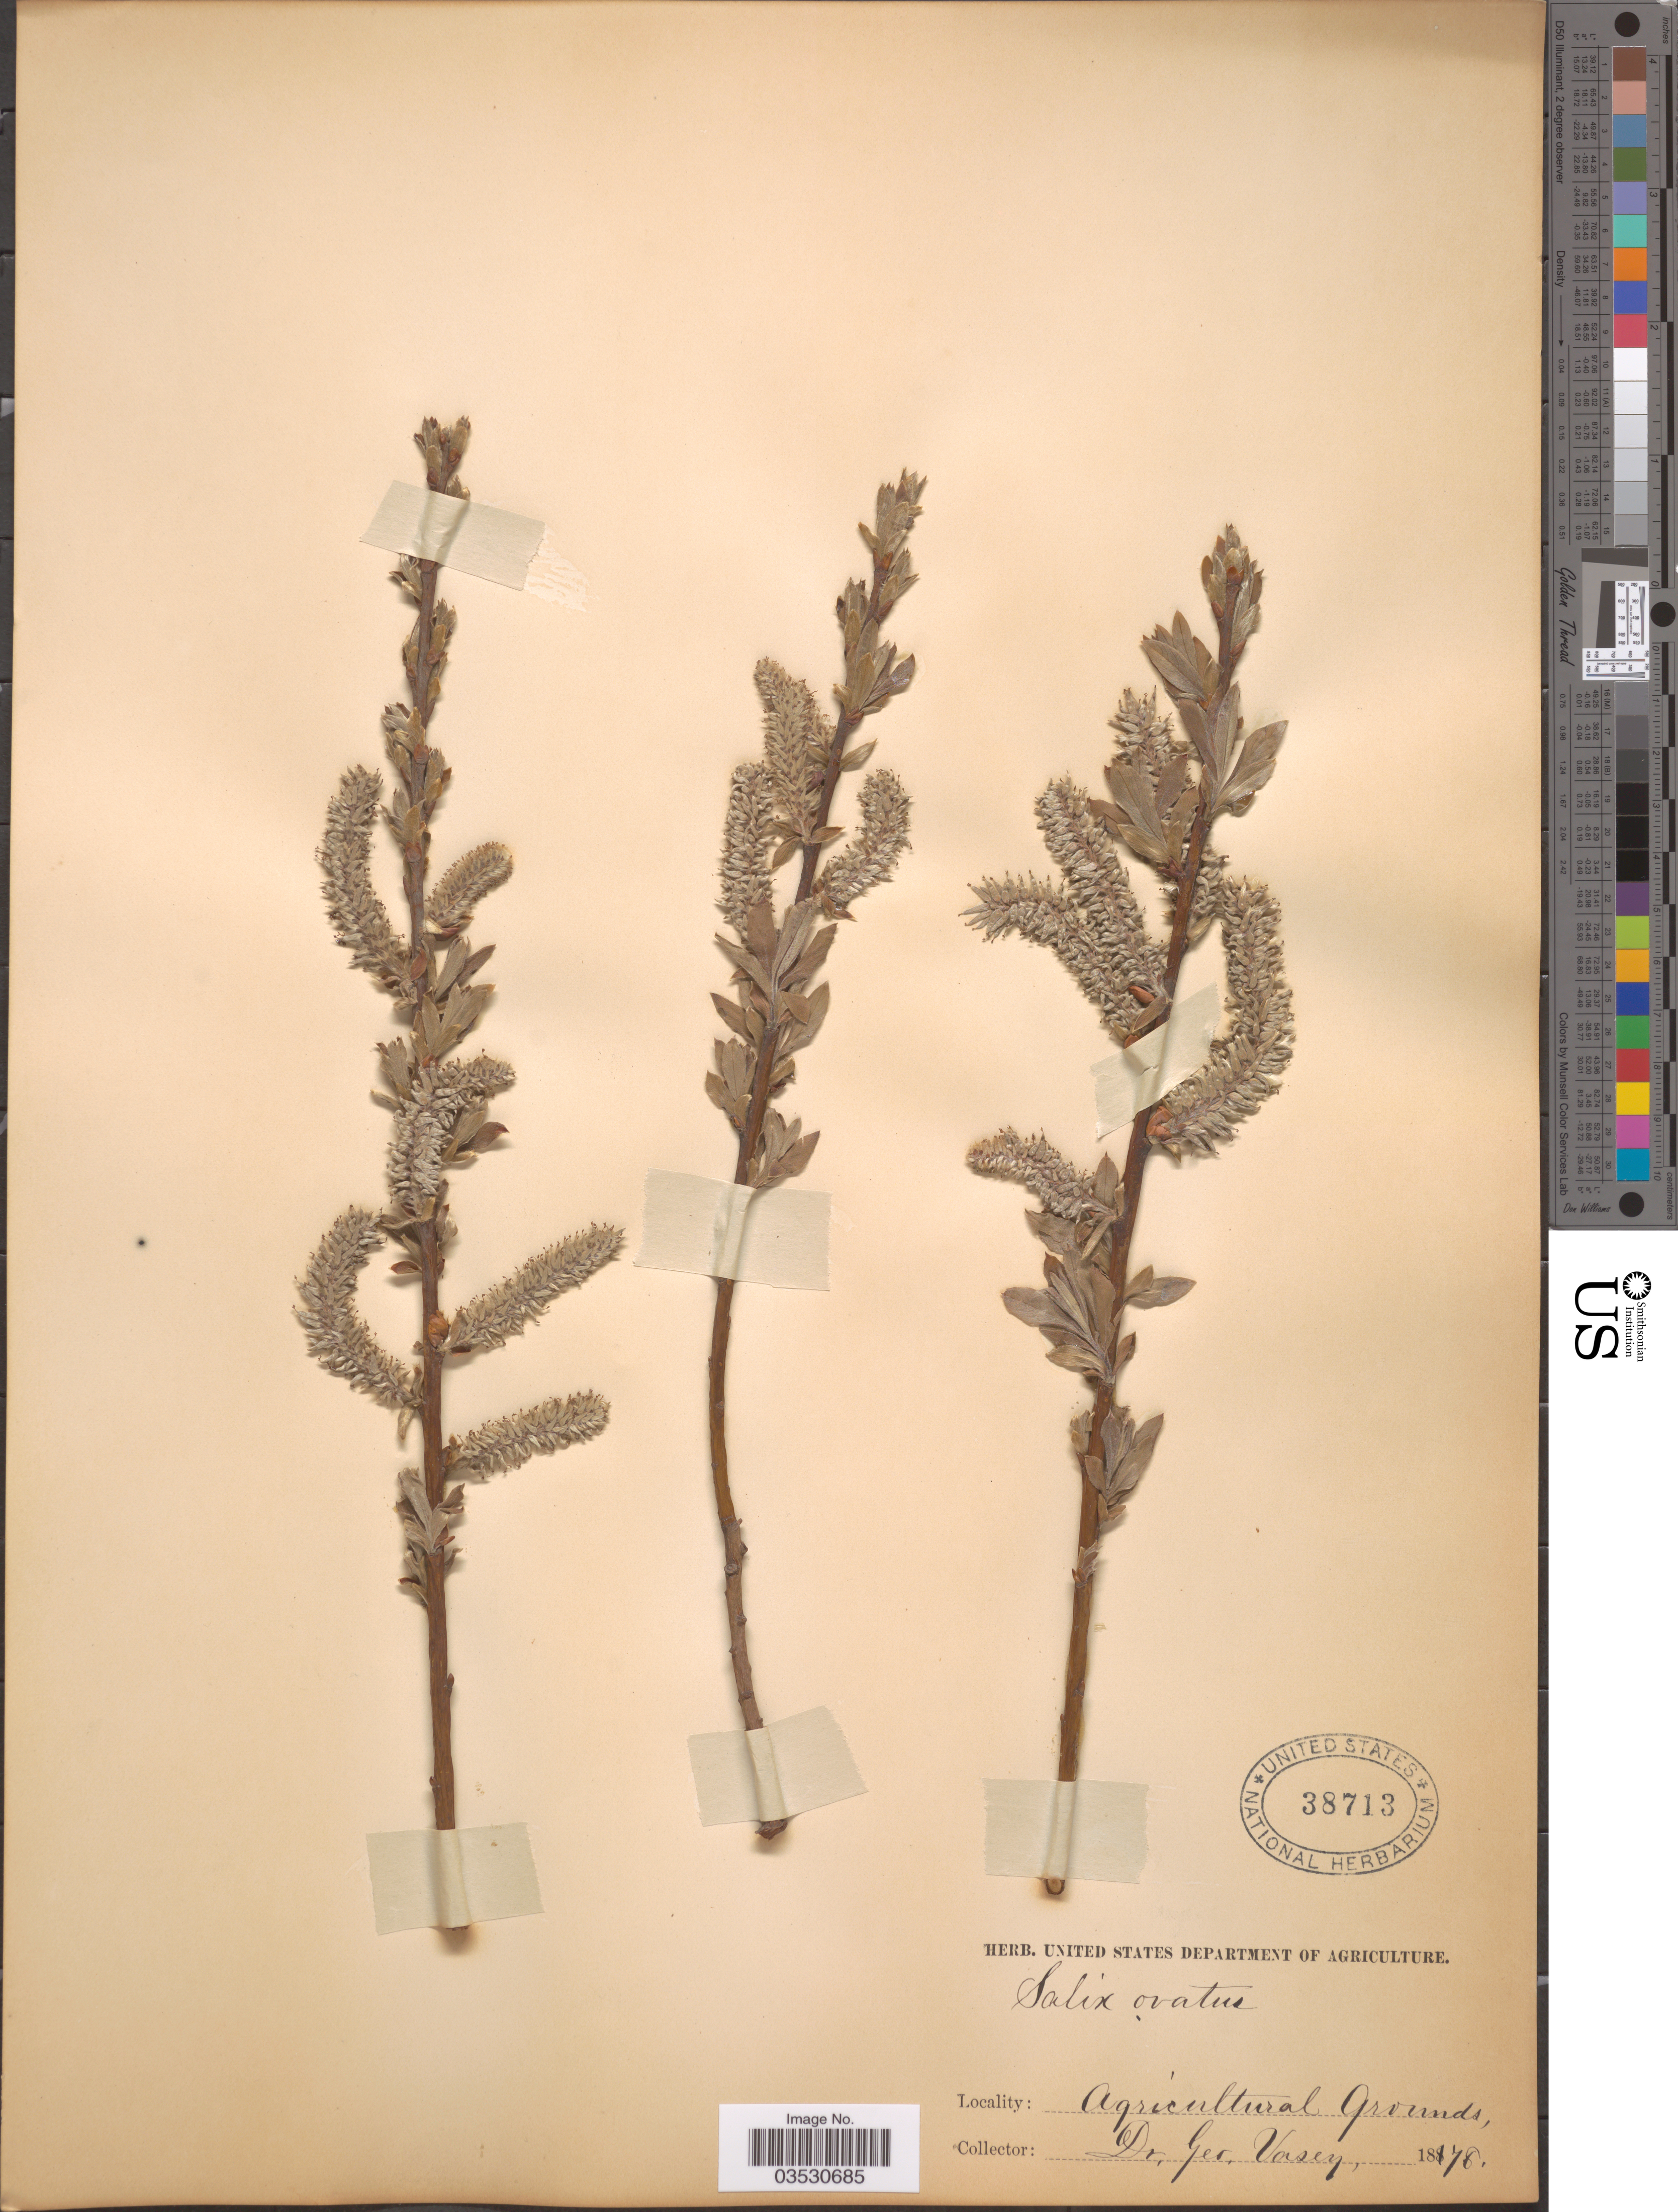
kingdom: Plantae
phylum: Tracheophyta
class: Magnoliopsida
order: Malpighiales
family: Salicaceae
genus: Salix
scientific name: Salix ovata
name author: Spreng.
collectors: G. Vasey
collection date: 1878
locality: Agricultural Grounds.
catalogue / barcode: US 38713